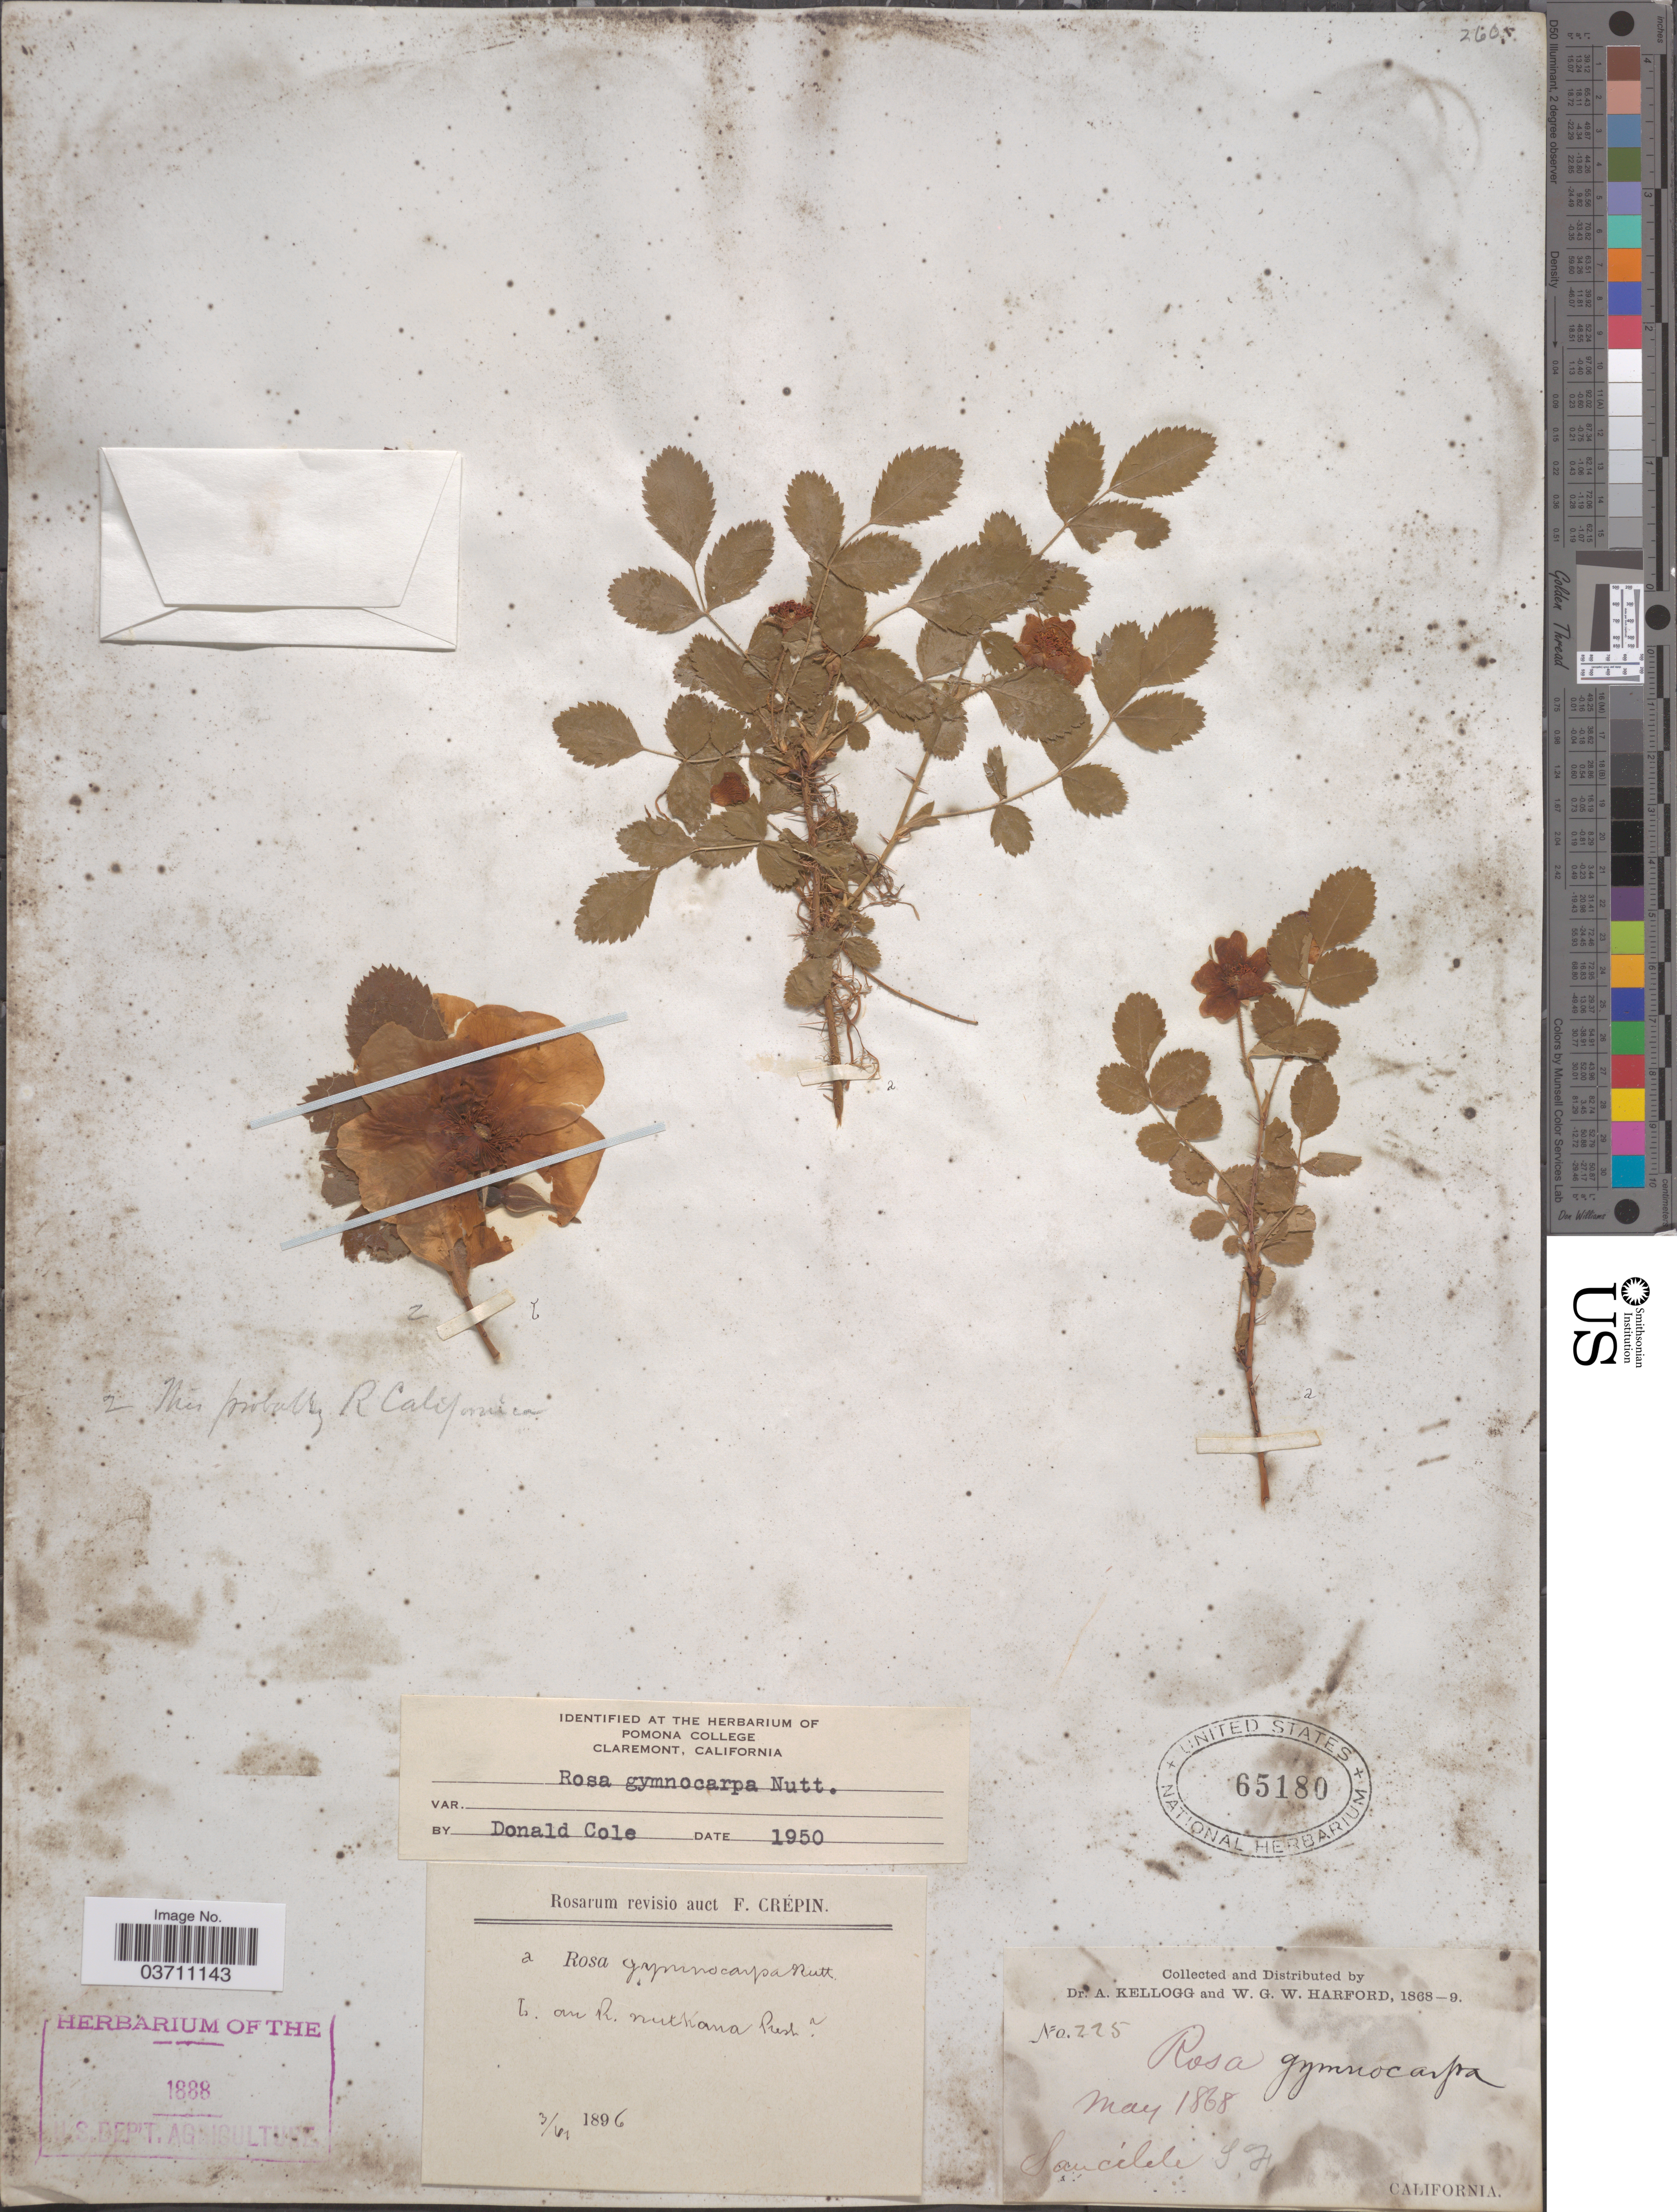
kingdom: Plantae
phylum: Tracheophyta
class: Magnoliopsida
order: Rosales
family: Rosaceae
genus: Rosa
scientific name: Rosa gymnocarpa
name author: Nutt.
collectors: A. Kellogg & W. G. W. Harford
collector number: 225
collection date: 1868-05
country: United States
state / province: California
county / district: San Francisco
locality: Saucelite S.F.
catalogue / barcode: US 65180